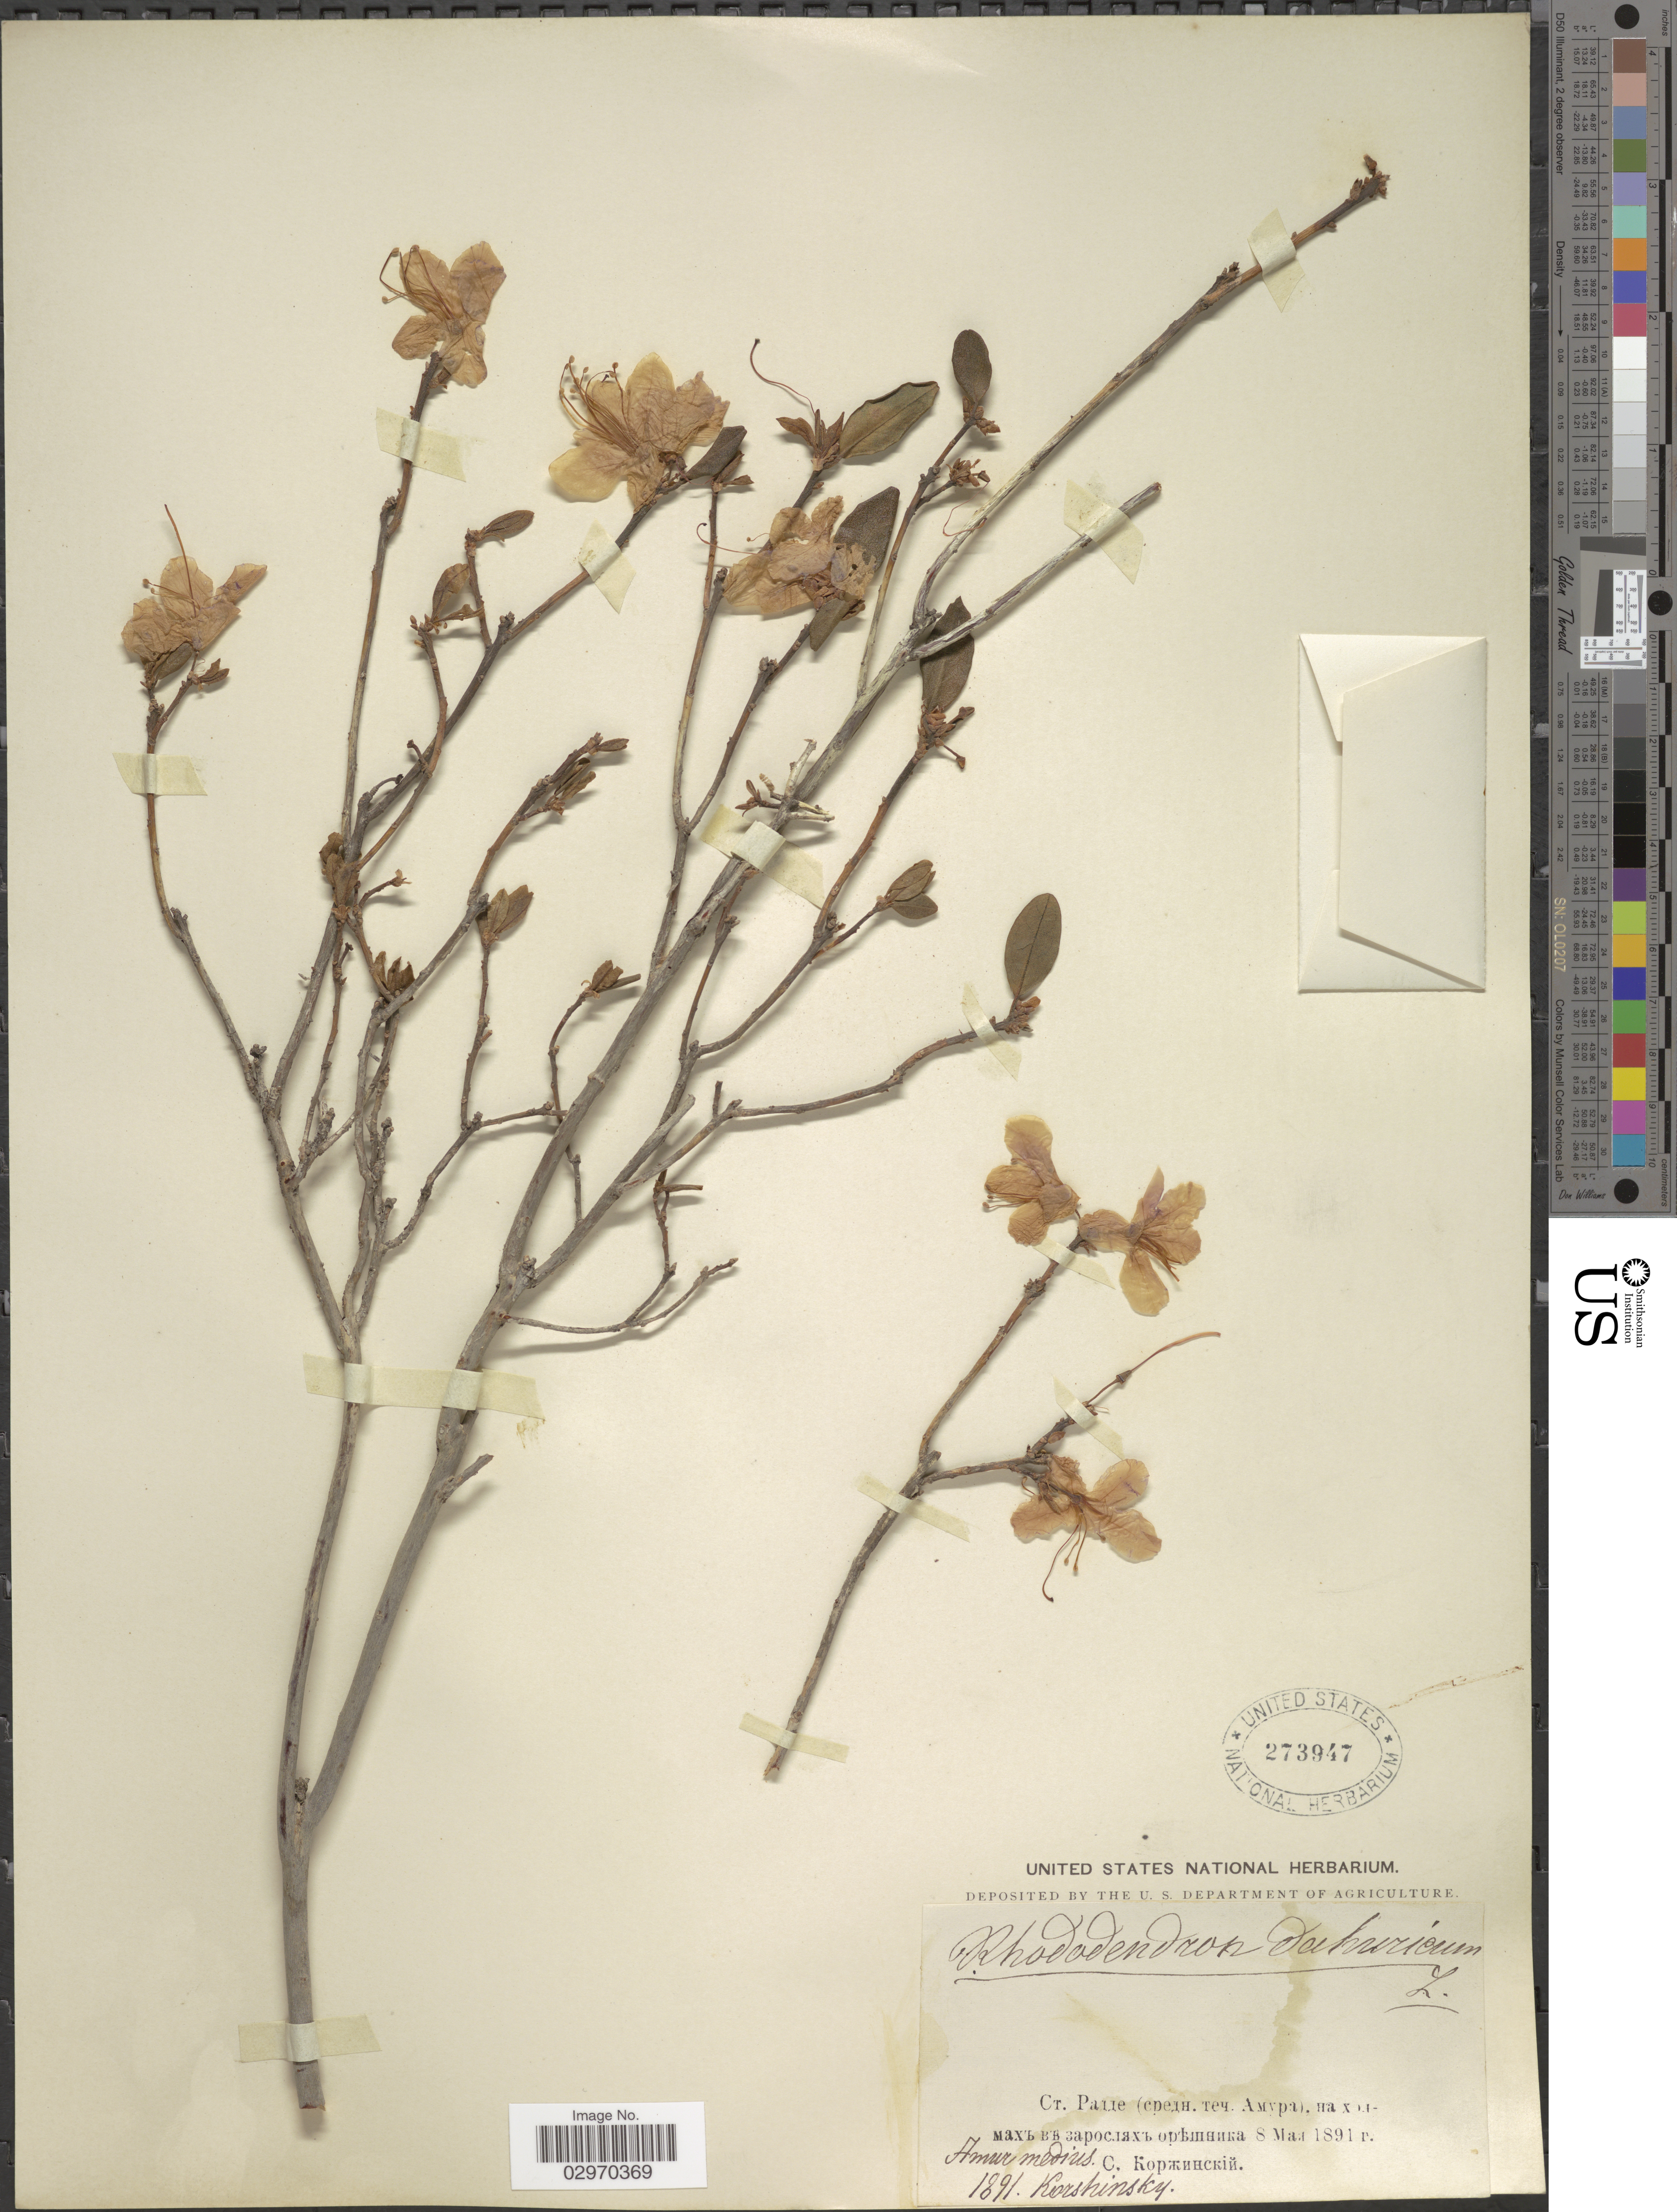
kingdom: Plantae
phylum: Tracheophyta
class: Magnoliopsida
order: Ericales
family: Ericaceae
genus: Rhododendron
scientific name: Rhododendron dauricum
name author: L.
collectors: Korshinsky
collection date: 1891-05-08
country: Russian Federation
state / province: Jewish Autonomous O.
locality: Amur medius. St. Radde.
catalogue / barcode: US 273947